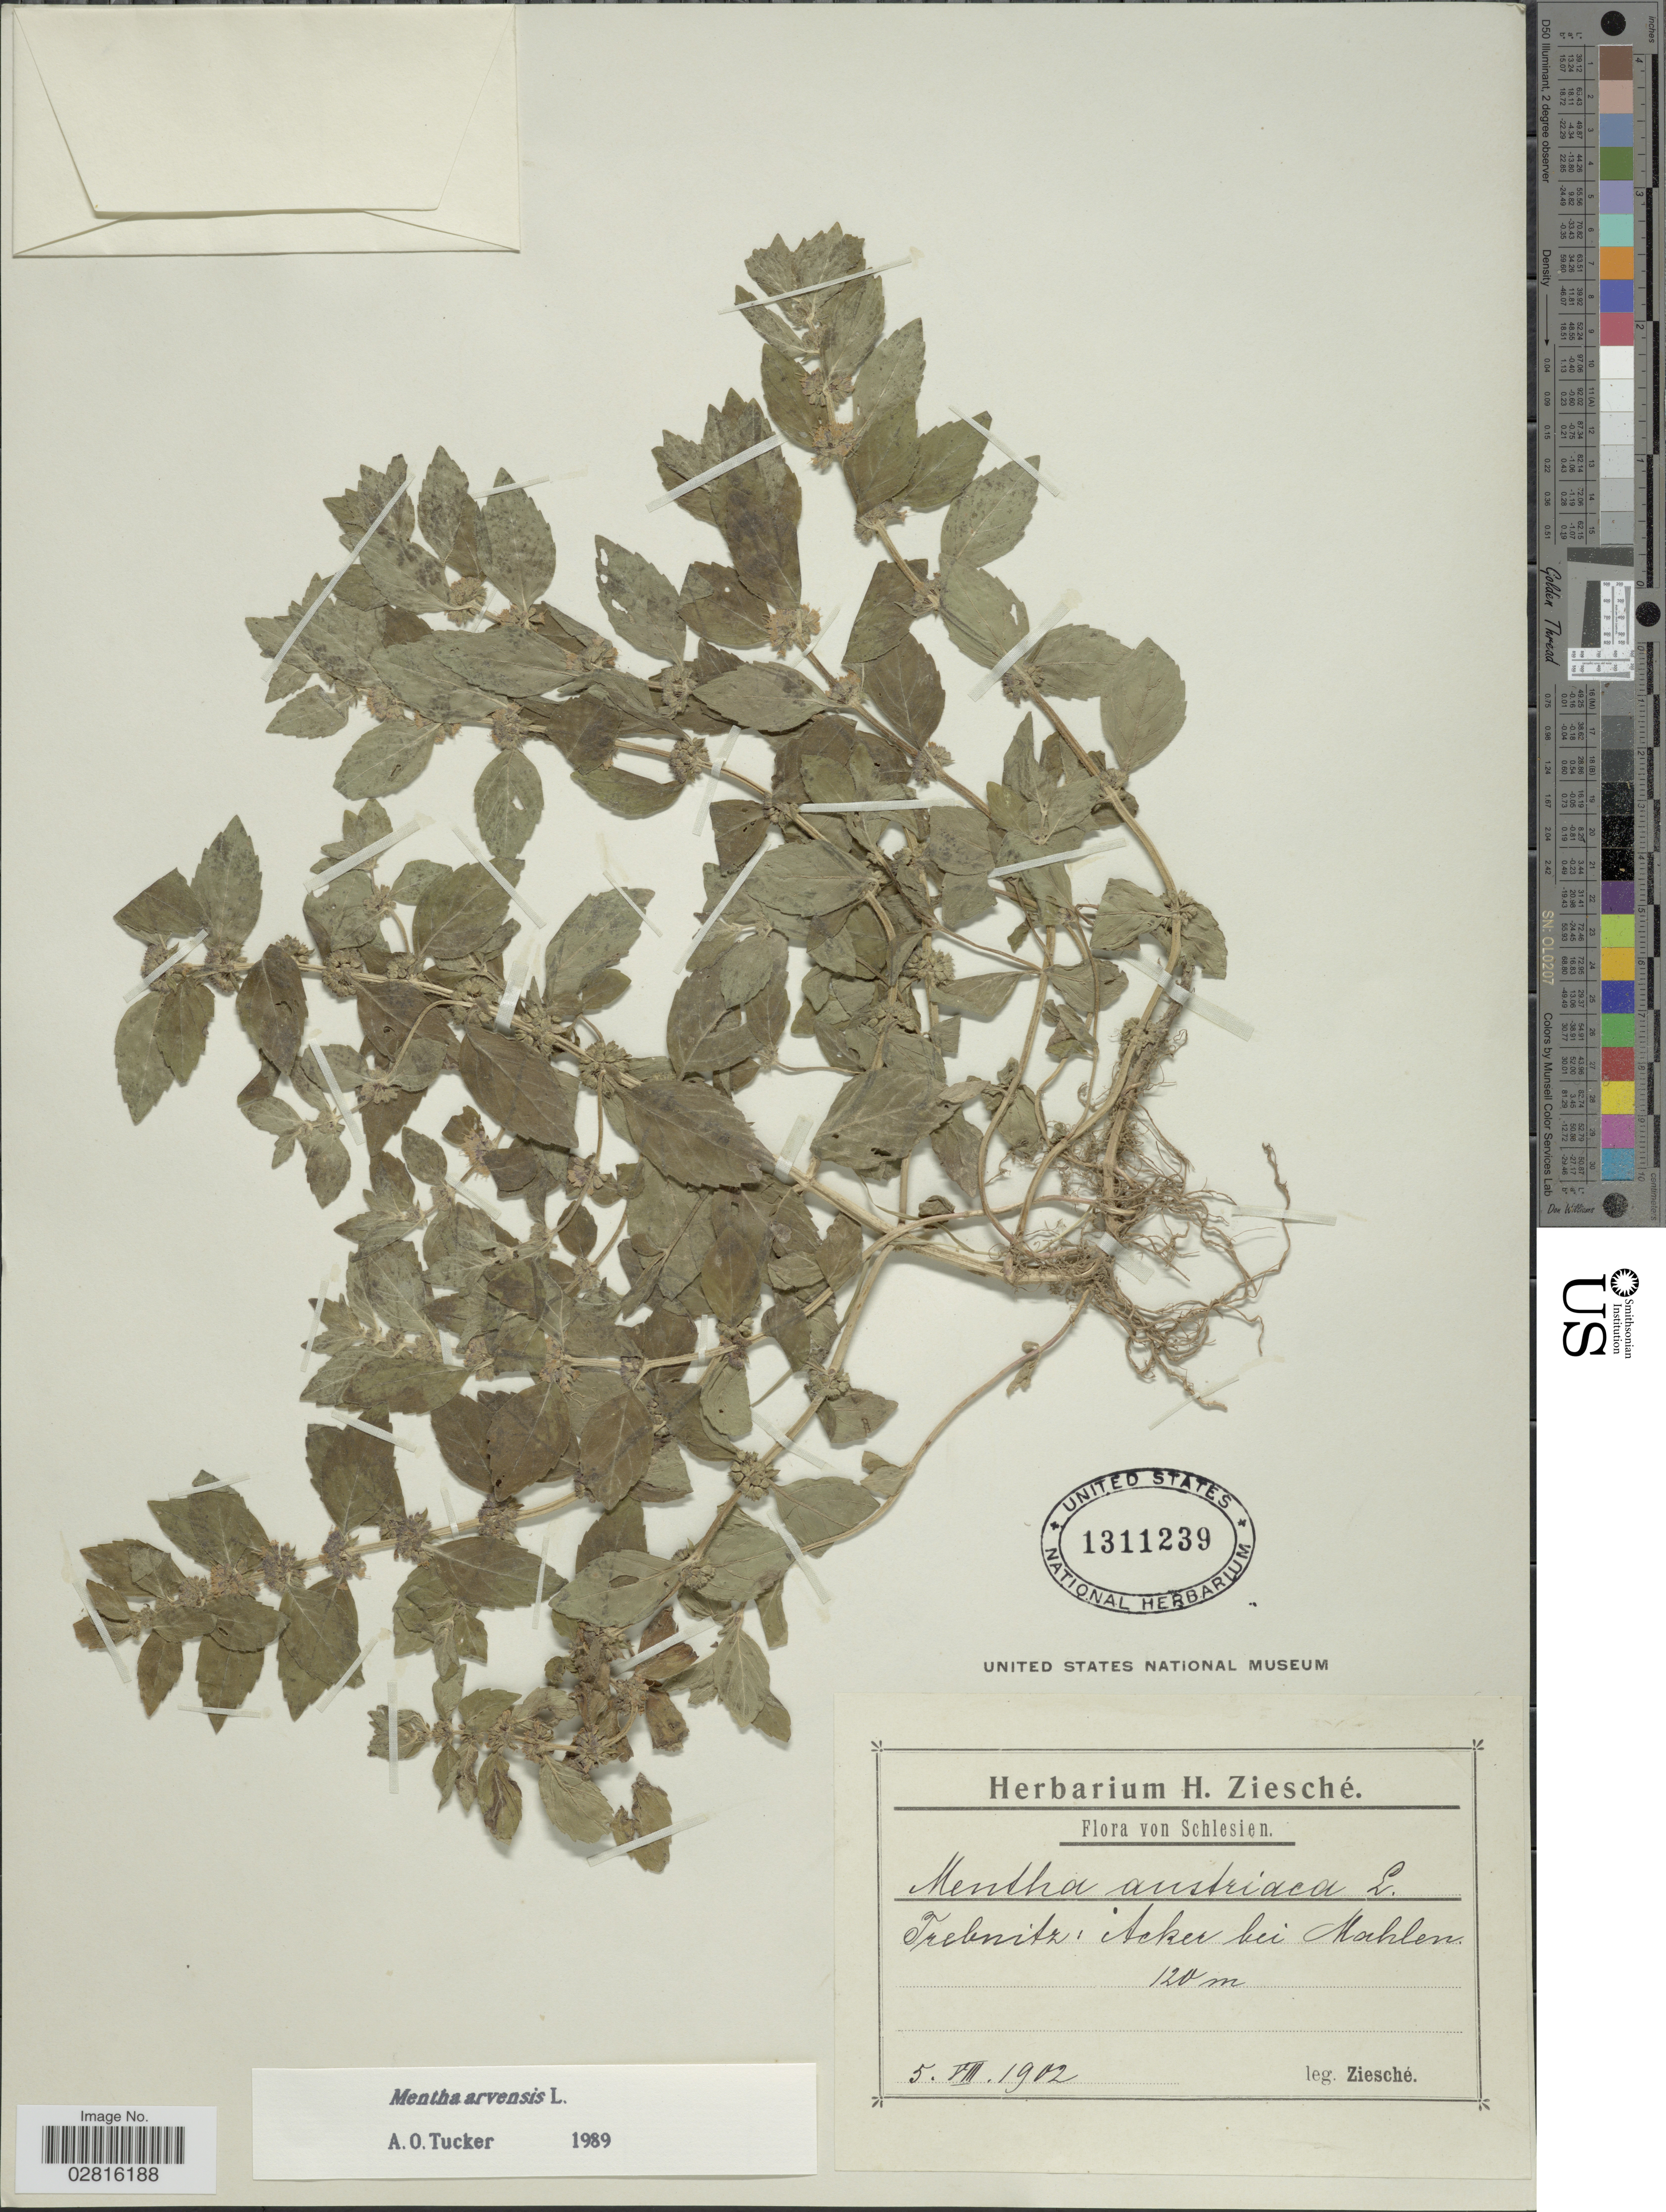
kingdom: Plantae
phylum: Tracheophyta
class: Magnoliopsida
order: Lamiales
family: Lamiaceae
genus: Mentha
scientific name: Mentha arvensis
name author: L.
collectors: Ziesché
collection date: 1902-08-05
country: Poland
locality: Trebnitz: Acker bei Mahlen.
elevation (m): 120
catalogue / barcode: US 1311239